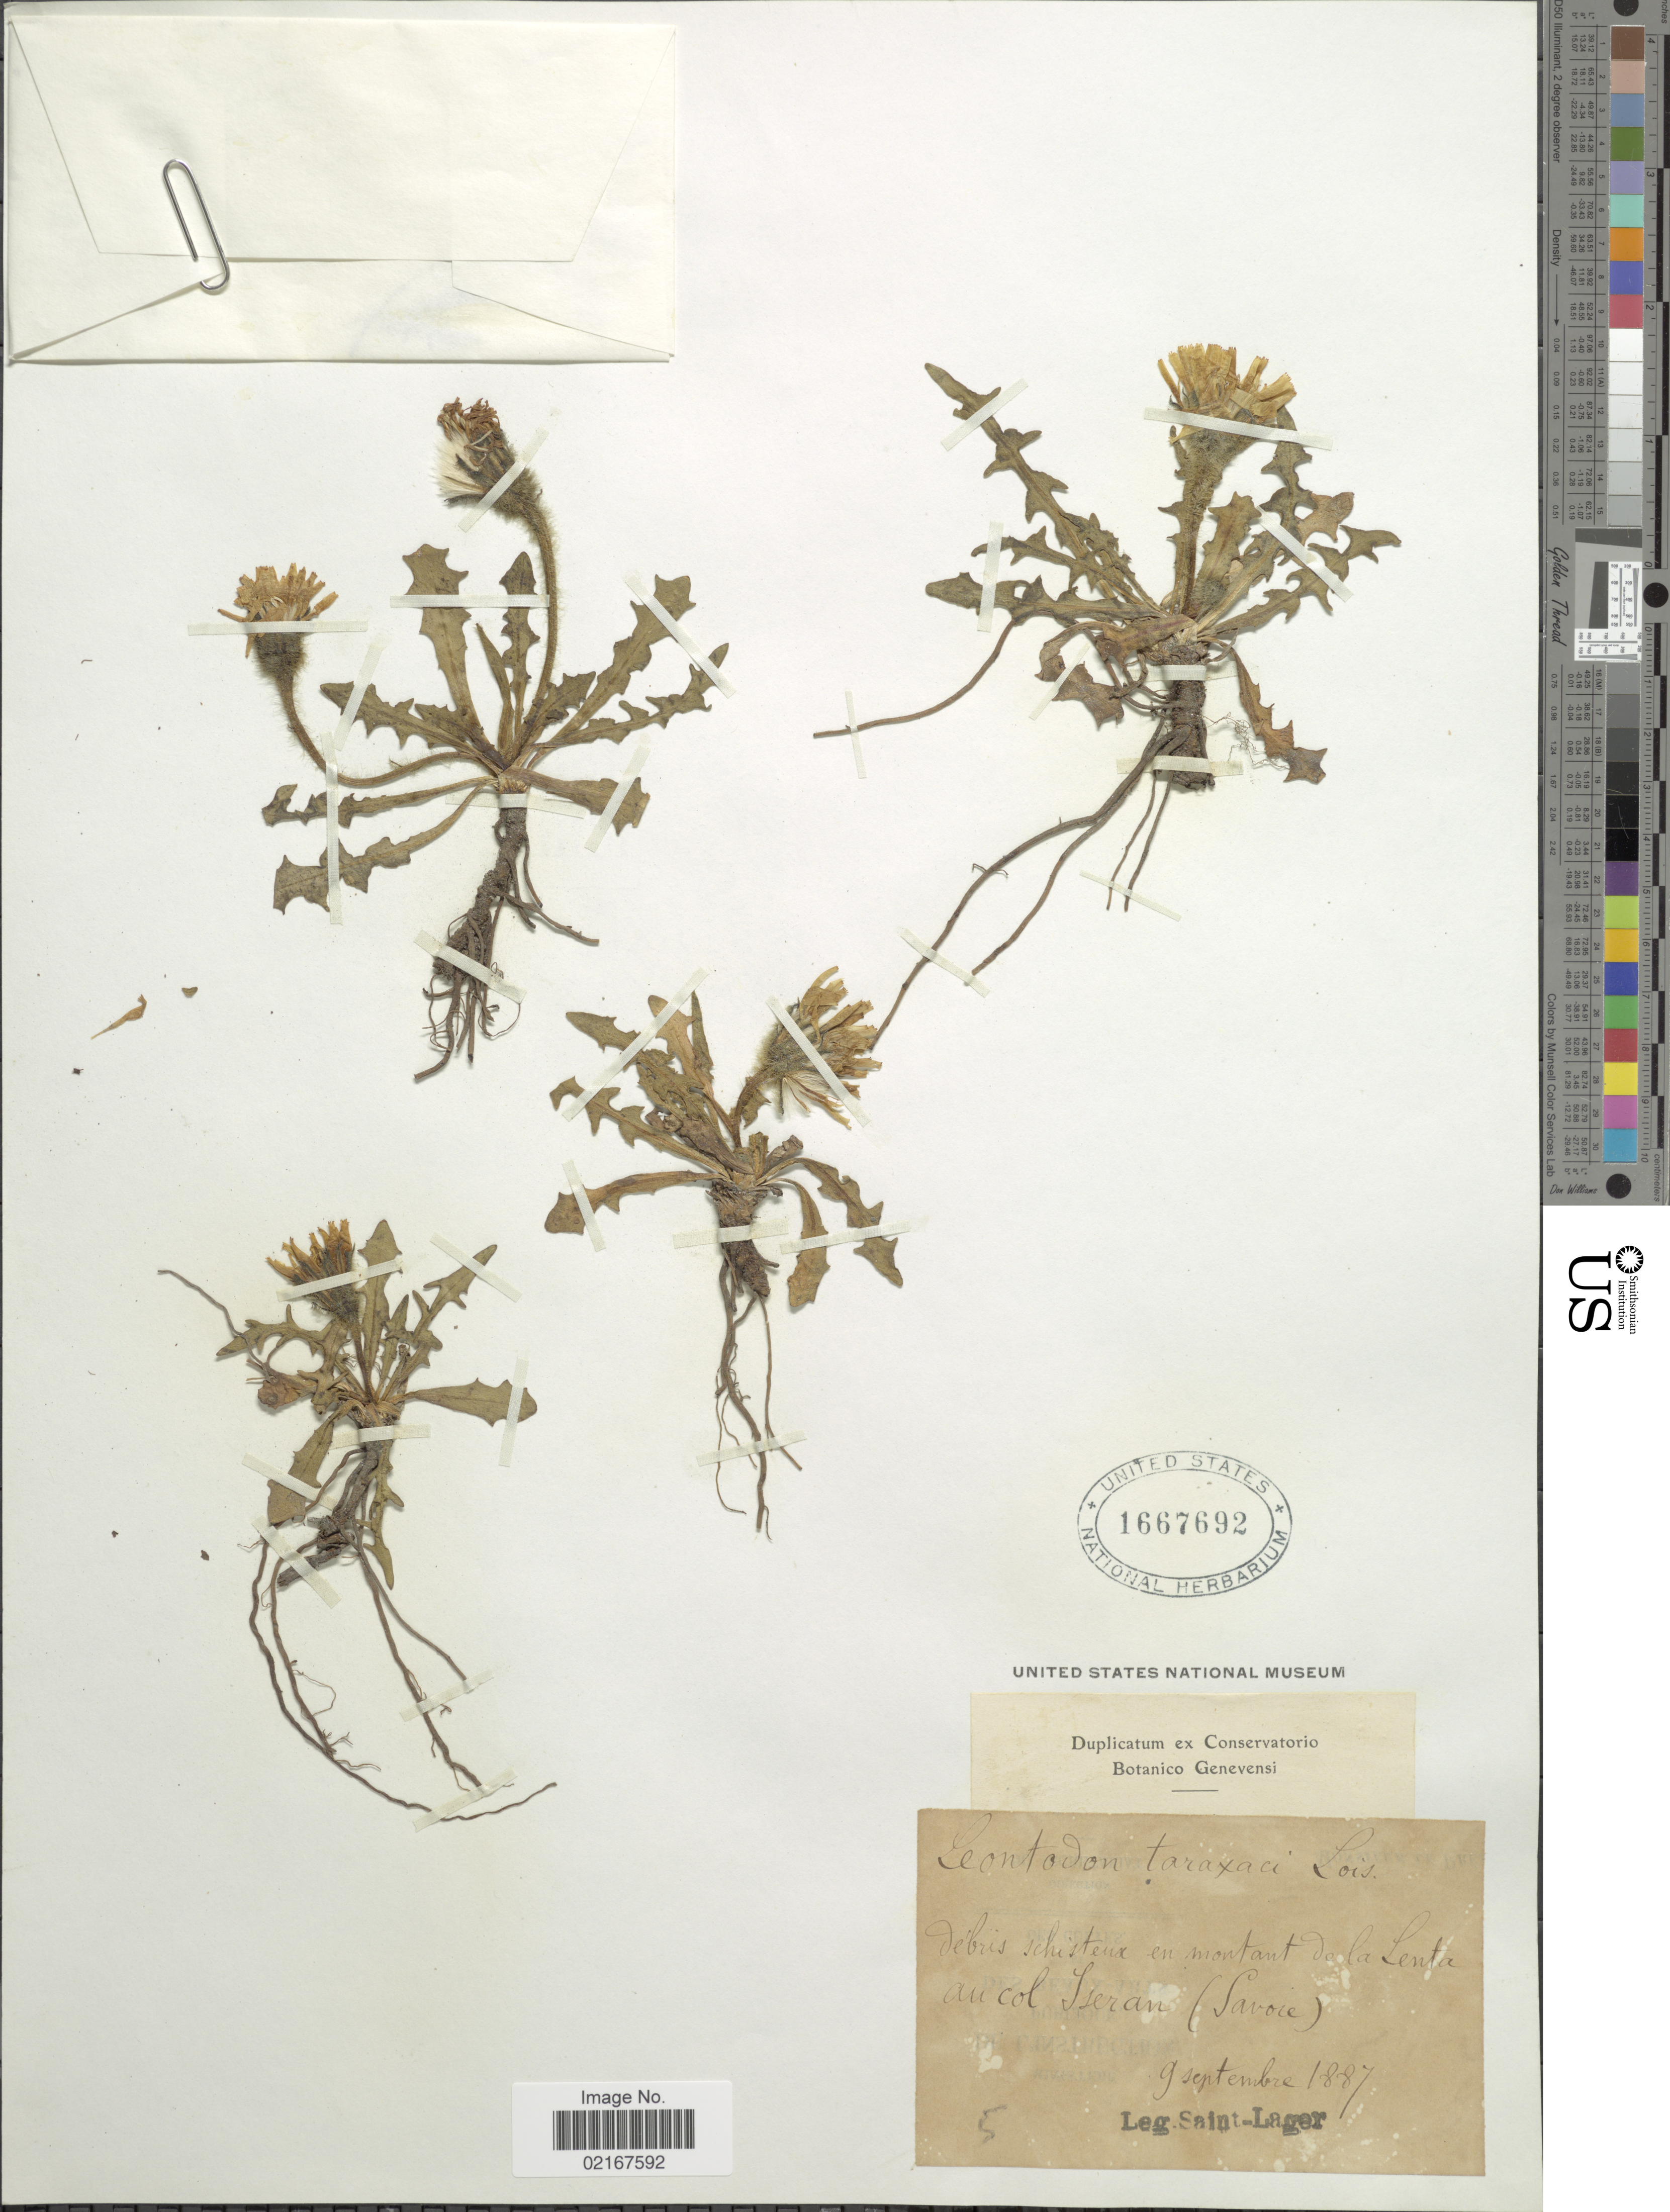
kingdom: Plantae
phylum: Tracheophyta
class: Magnoliopsida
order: Asterales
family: Asteraceae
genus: Scorzoneroides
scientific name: Scorzoneroides autumnalis subsp. borealis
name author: (Ball) Greuter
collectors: Saint-Lager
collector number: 5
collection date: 1887-09-09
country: France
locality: Montant do la Lenta au col Iseran (Savoie) [interpreted]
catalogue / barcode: US 1667692